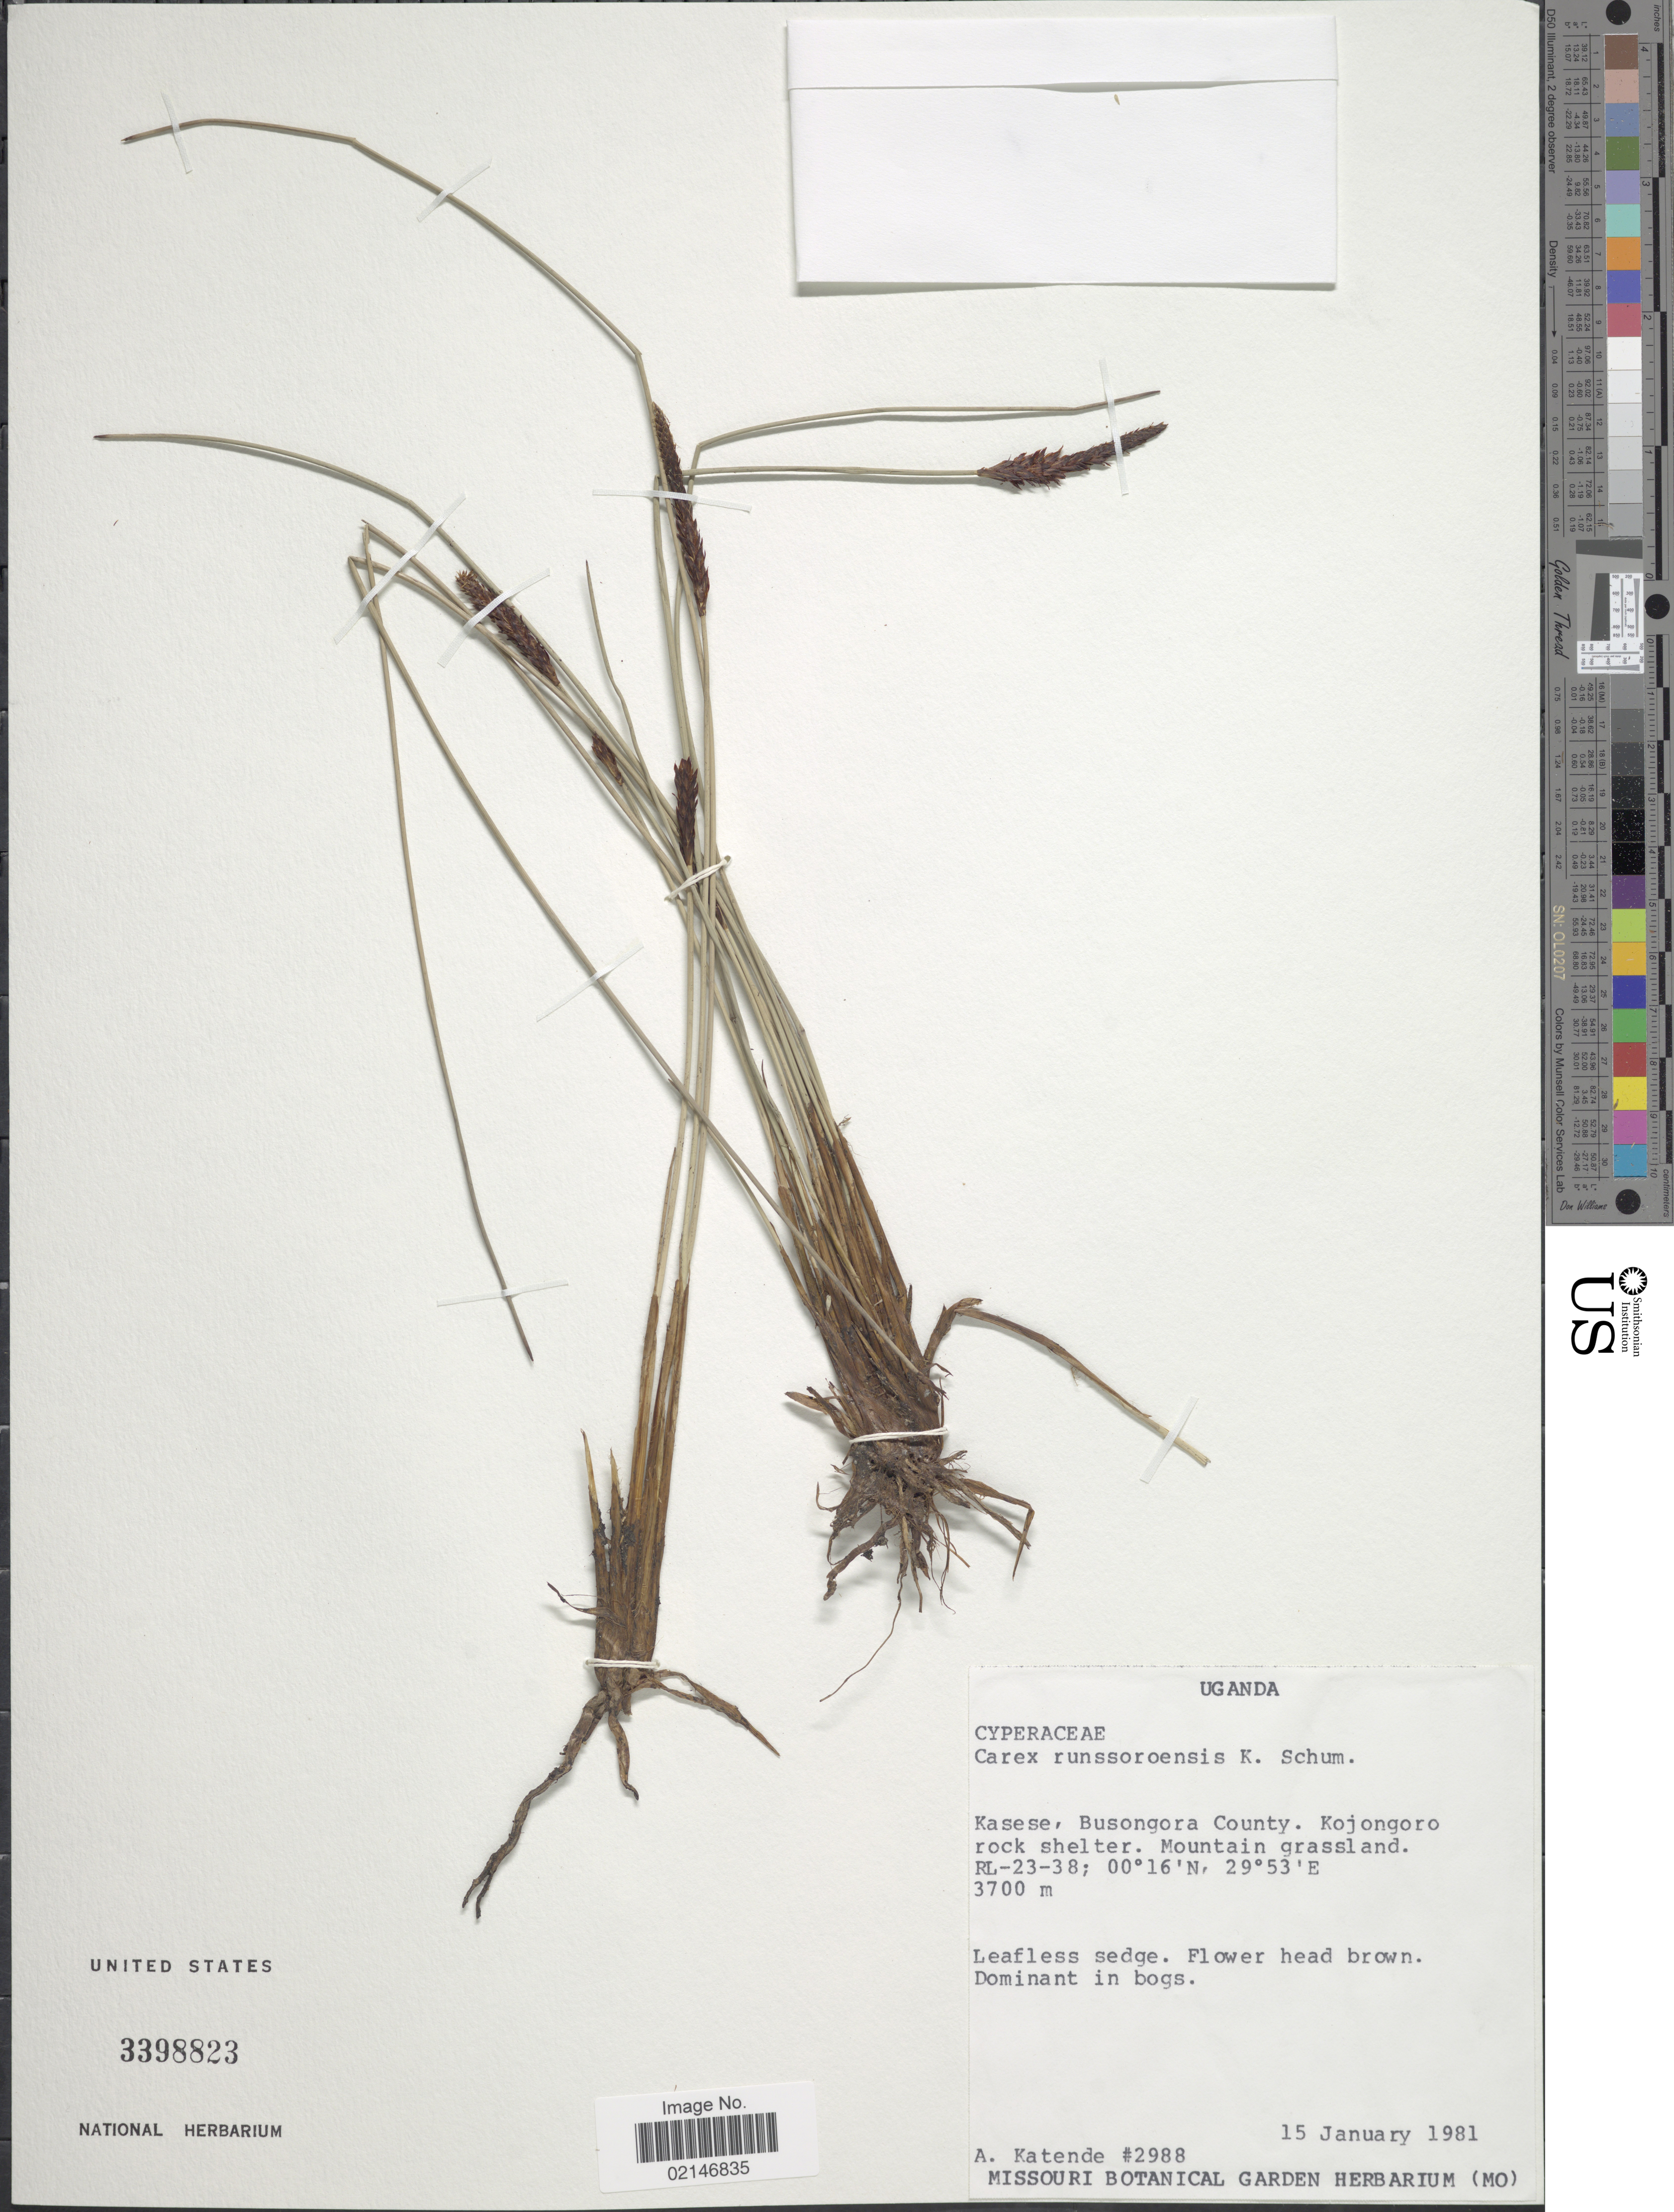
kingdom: Plantae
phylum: Tracheophyta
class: Liliopsida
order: Poales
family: Cyperaceae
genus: Carex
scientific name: Carex runssoroensis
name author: K. Schum.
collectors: A. Katende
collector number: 2988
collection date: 1981-01-15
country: Uganda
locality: Kasese, Busongora County. Kojongoro rock shelter, RL-23-38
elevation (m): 3700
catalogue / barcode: US 3398823